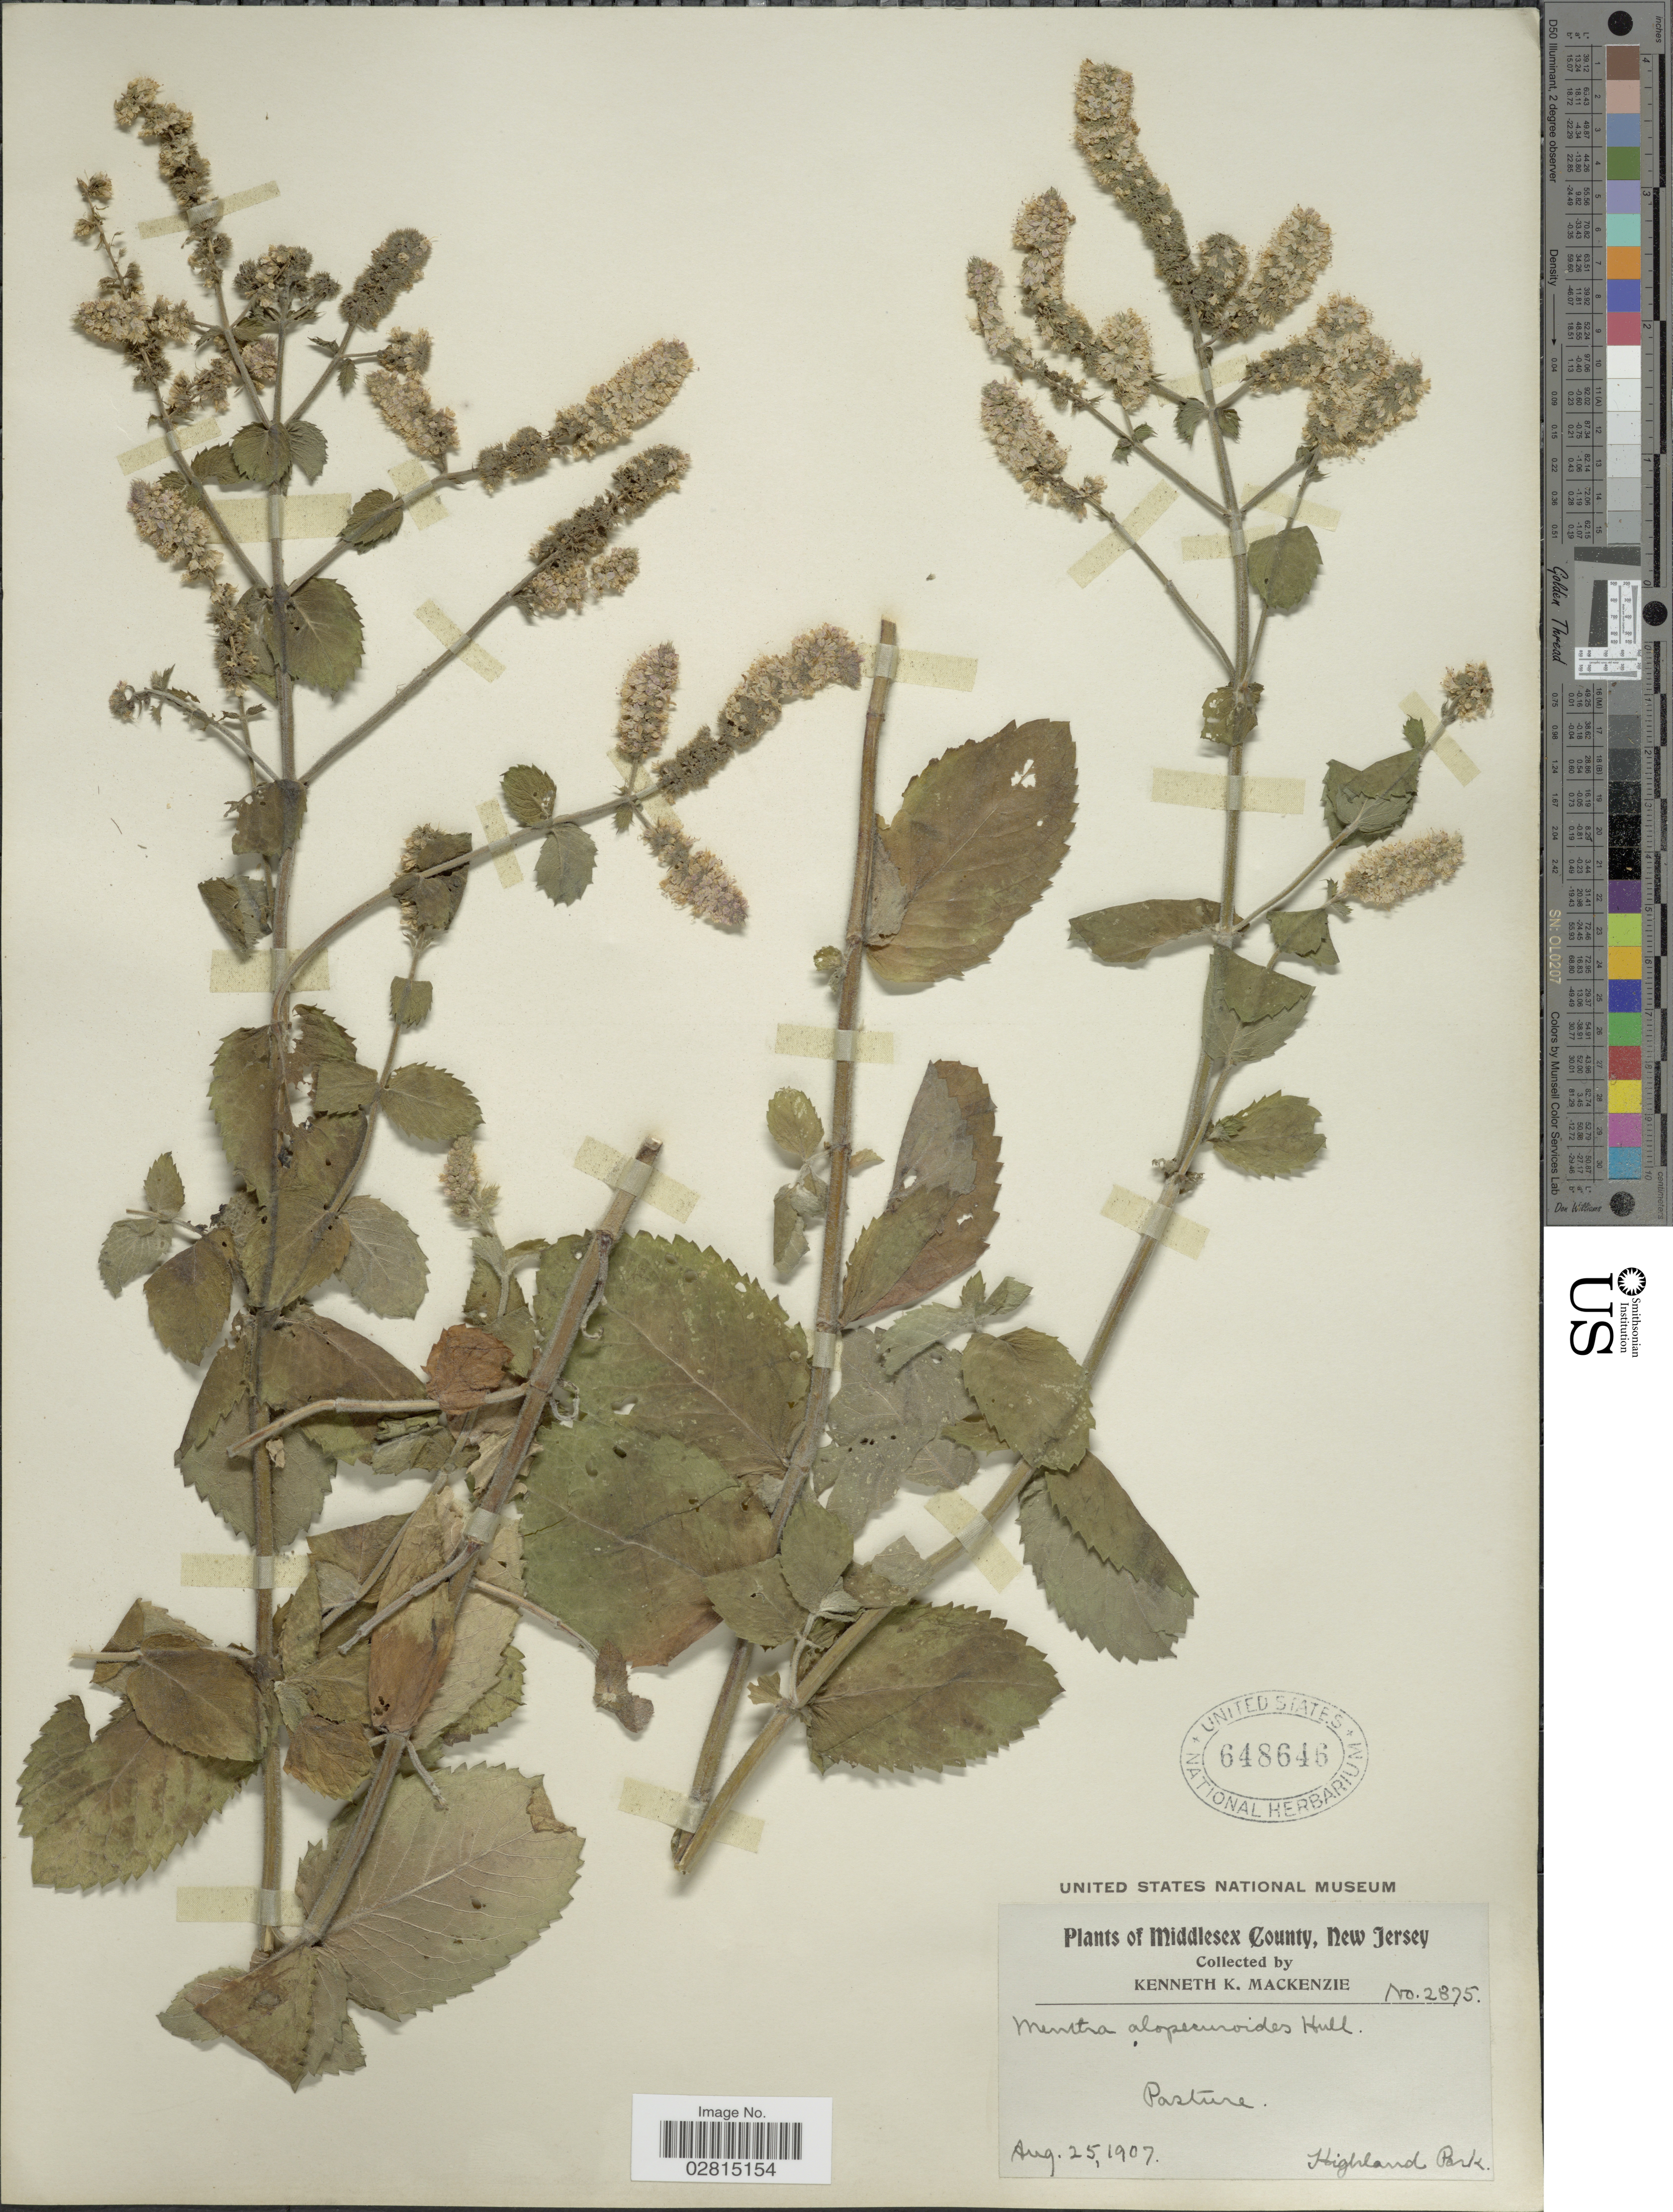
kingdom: Plantae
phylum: Tracheophyta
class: Magnoliopsida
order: Lamiales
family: Lamiaceae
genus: Mentha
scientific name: Mentha alopecuroides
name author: Hull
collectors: K. K. Mackenzie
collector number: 2875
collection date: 1907-08-25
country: United States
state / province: New Jersey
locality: Middlesex County, Highland Park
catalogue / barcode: US 648646